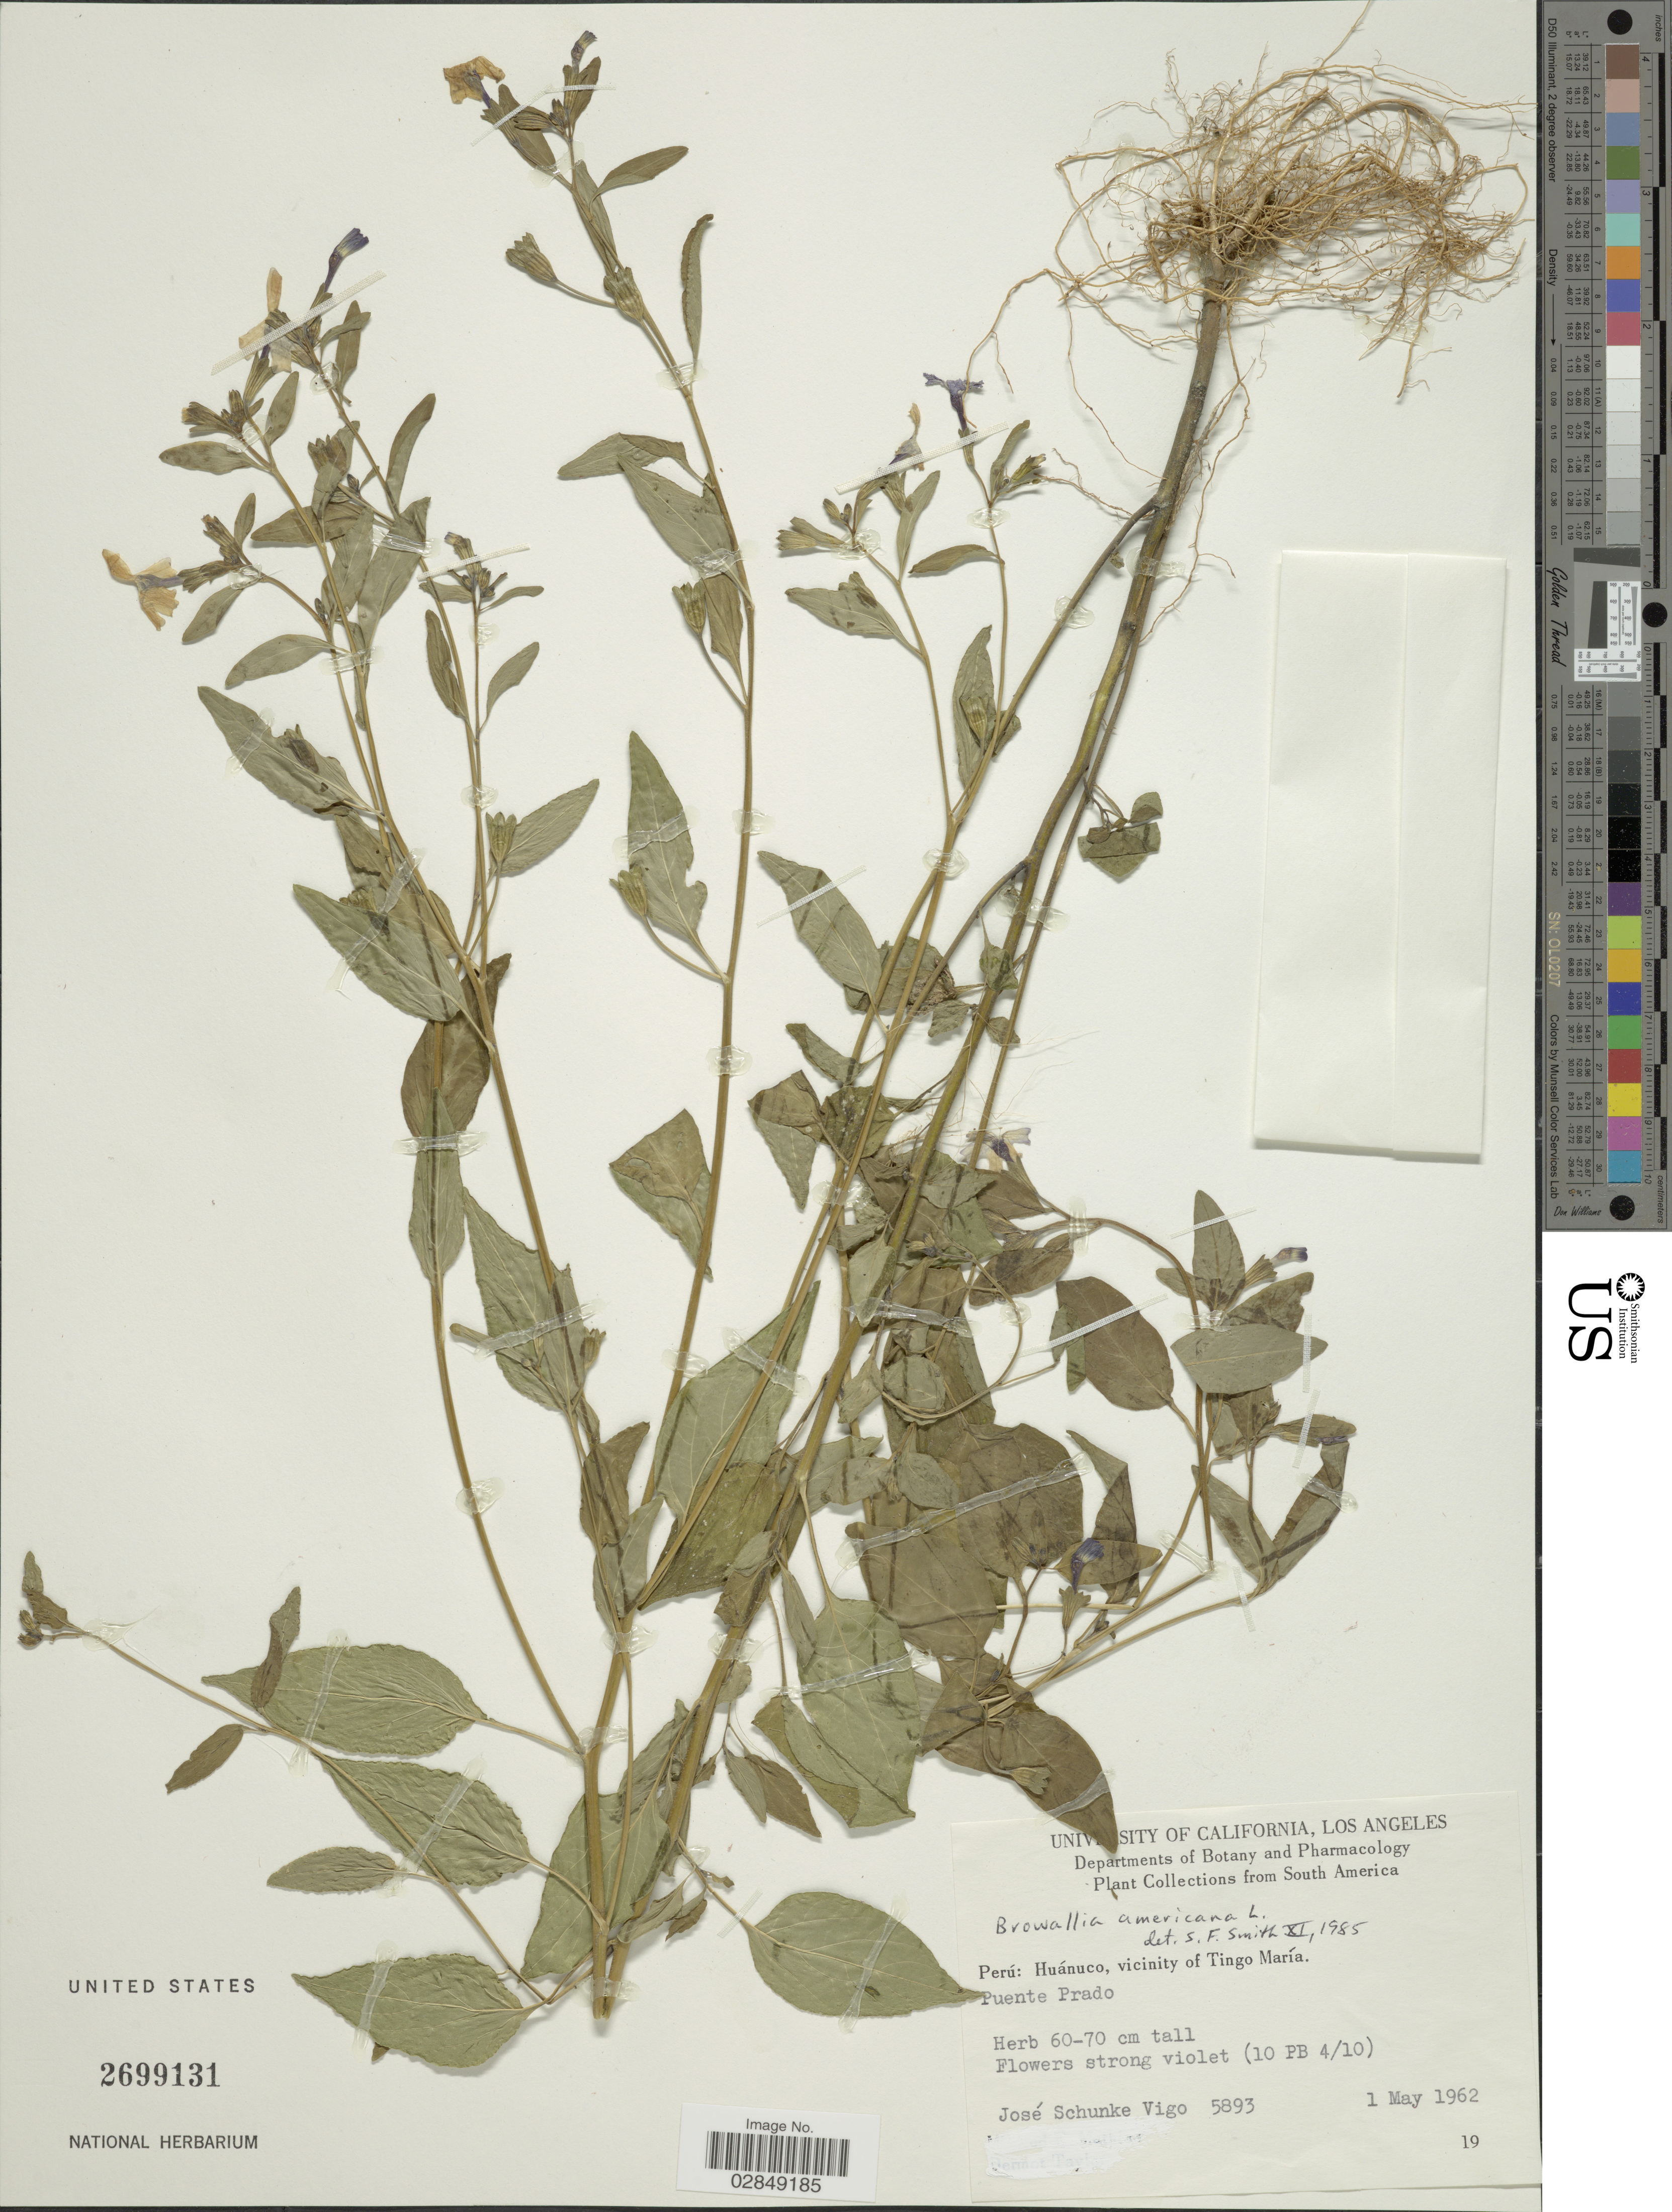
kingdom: Plantae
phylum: Tracheophyta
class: Magnoliopsida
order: Solanales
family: Solanaceae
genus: Browallia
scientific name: Browallia americana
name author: L.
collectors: J. Schunke Vigo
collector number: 5893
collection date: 1962-05-01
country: Peru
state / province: Huánuco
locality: Vicinity of Tingo María. Puente Prado.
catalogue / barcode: US 2699131